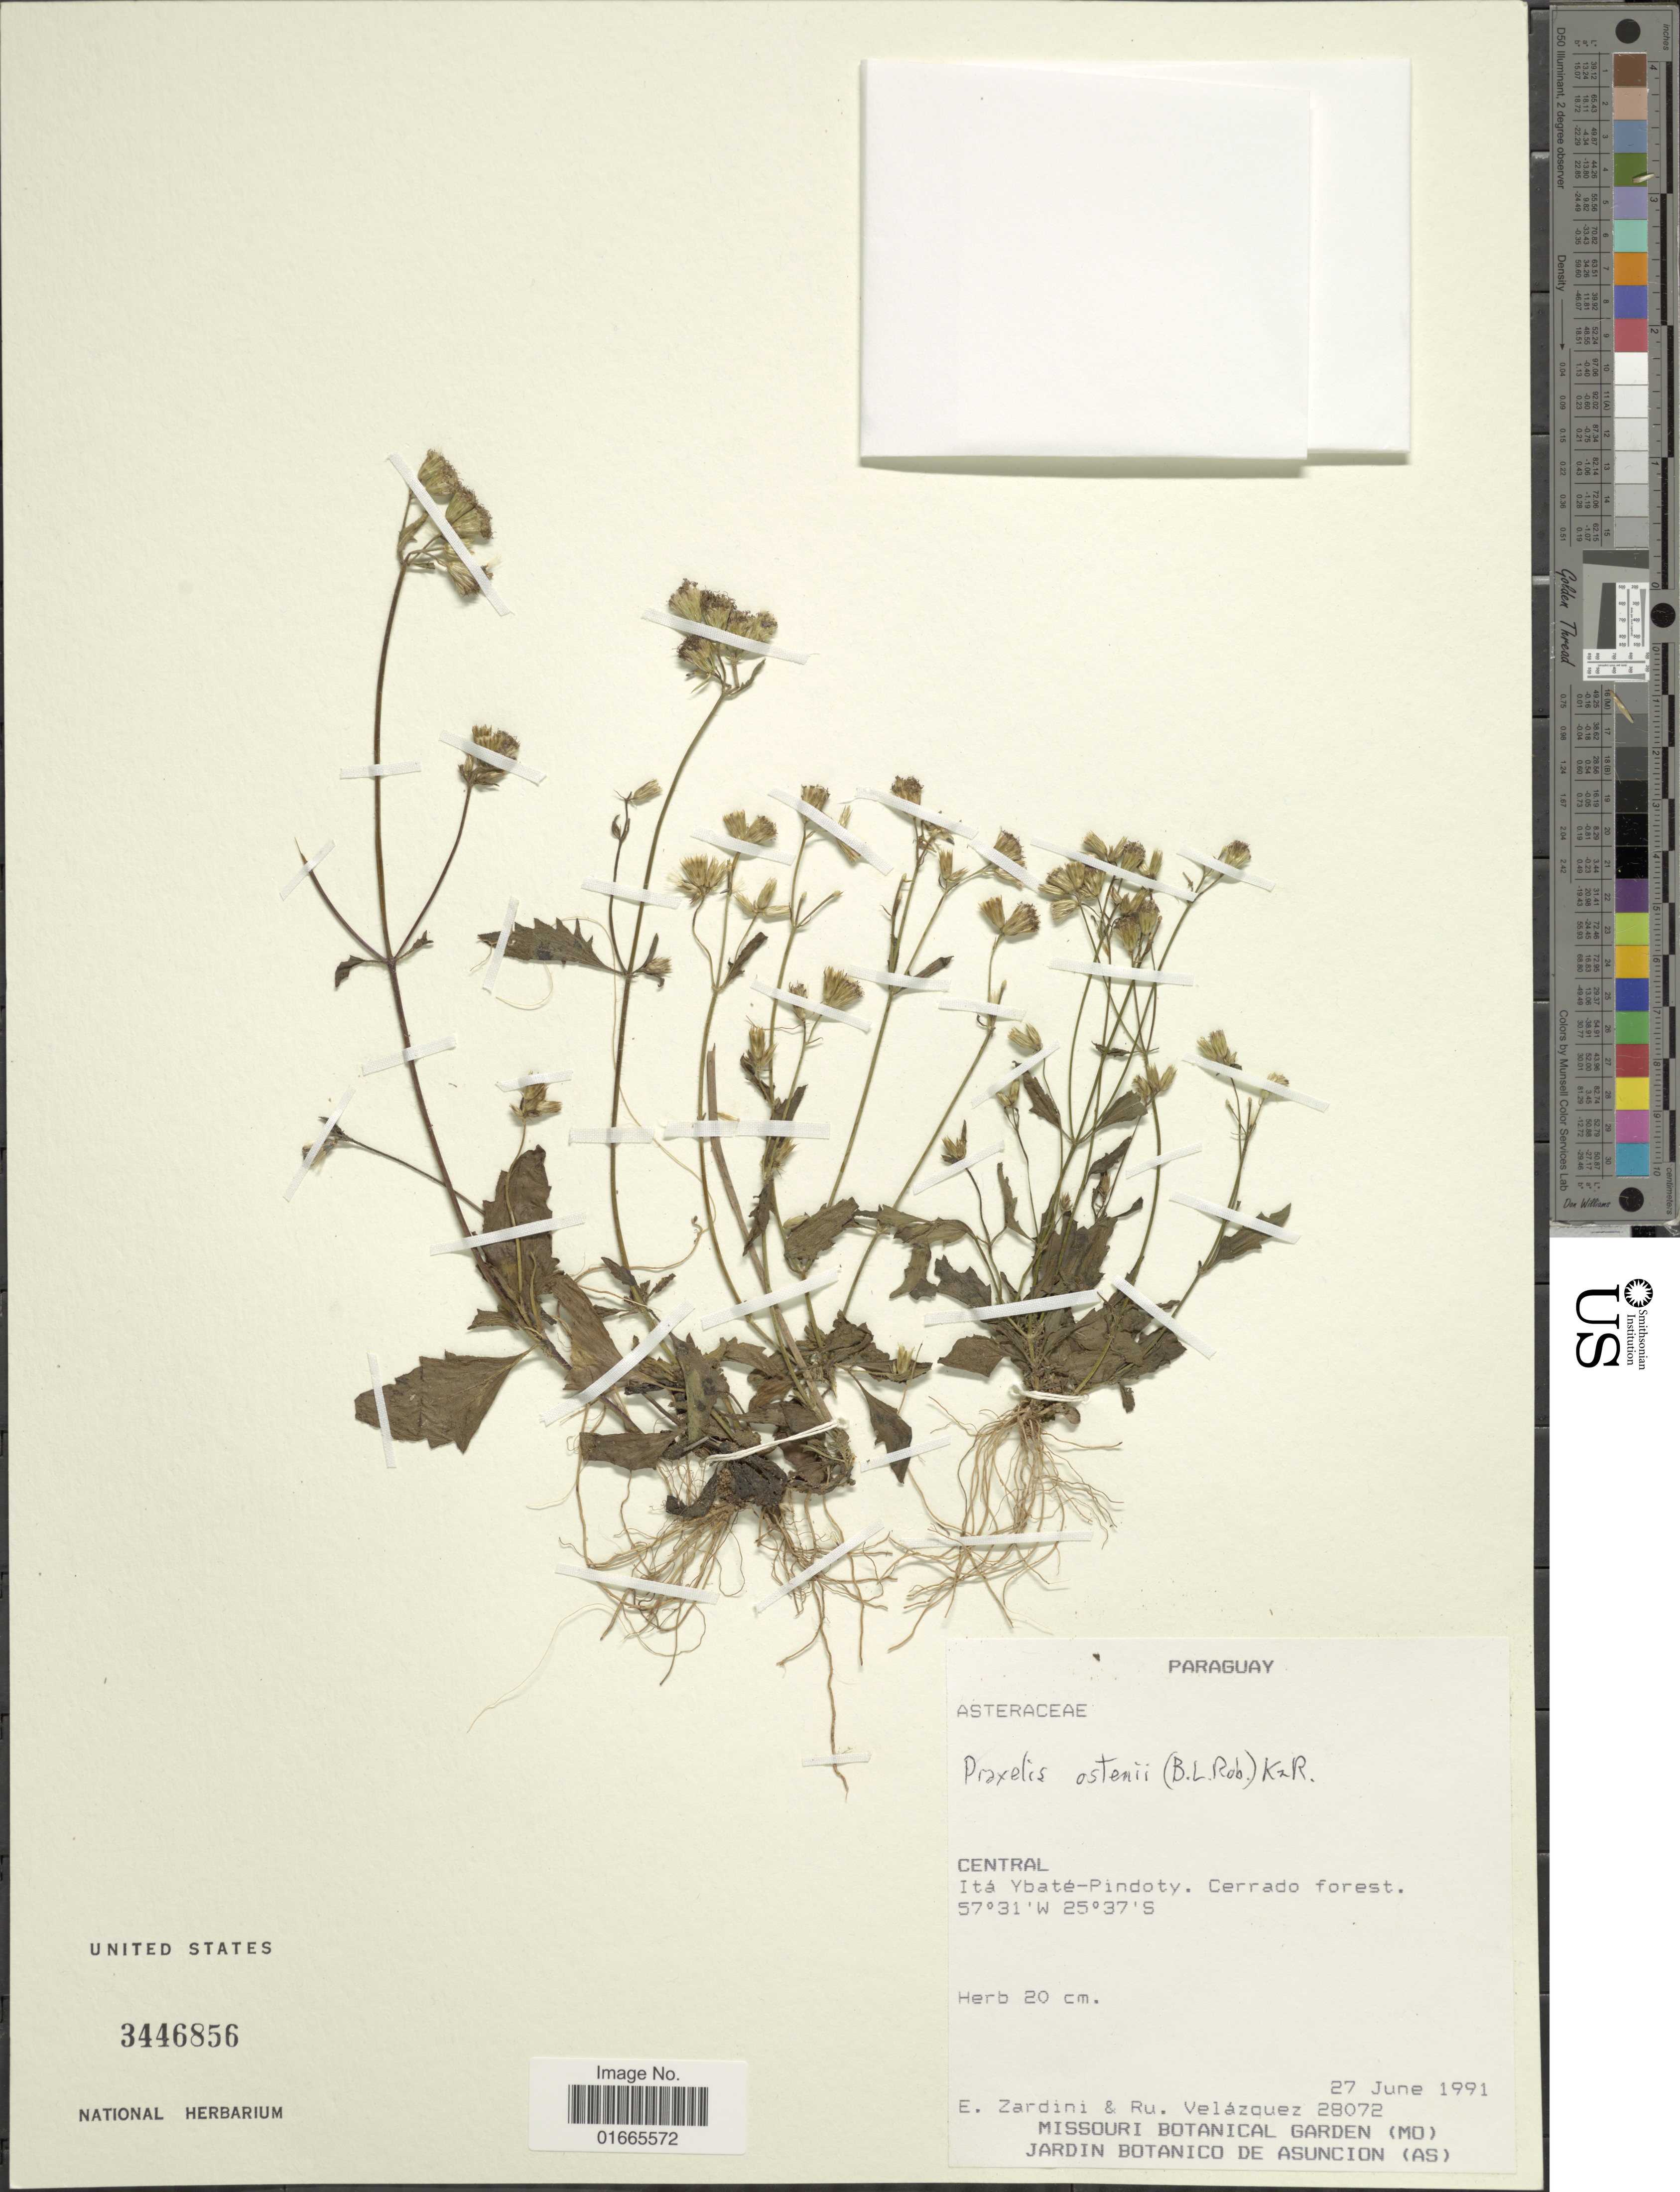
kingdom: Plantae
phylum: Tracheophyta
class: Magnoliopsida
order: Asterales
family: Asteraceae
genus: Praxelis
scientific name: Praxelis ostenii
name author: (B.L. Rob.) R.M. King & H. Rob.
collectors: E. M. Zardini & R. Velázquez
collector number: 28072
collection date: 1991-06-27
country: Paraguay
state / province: Central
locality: Itá Ybaté-Pindoty.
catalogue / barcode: US 3446856